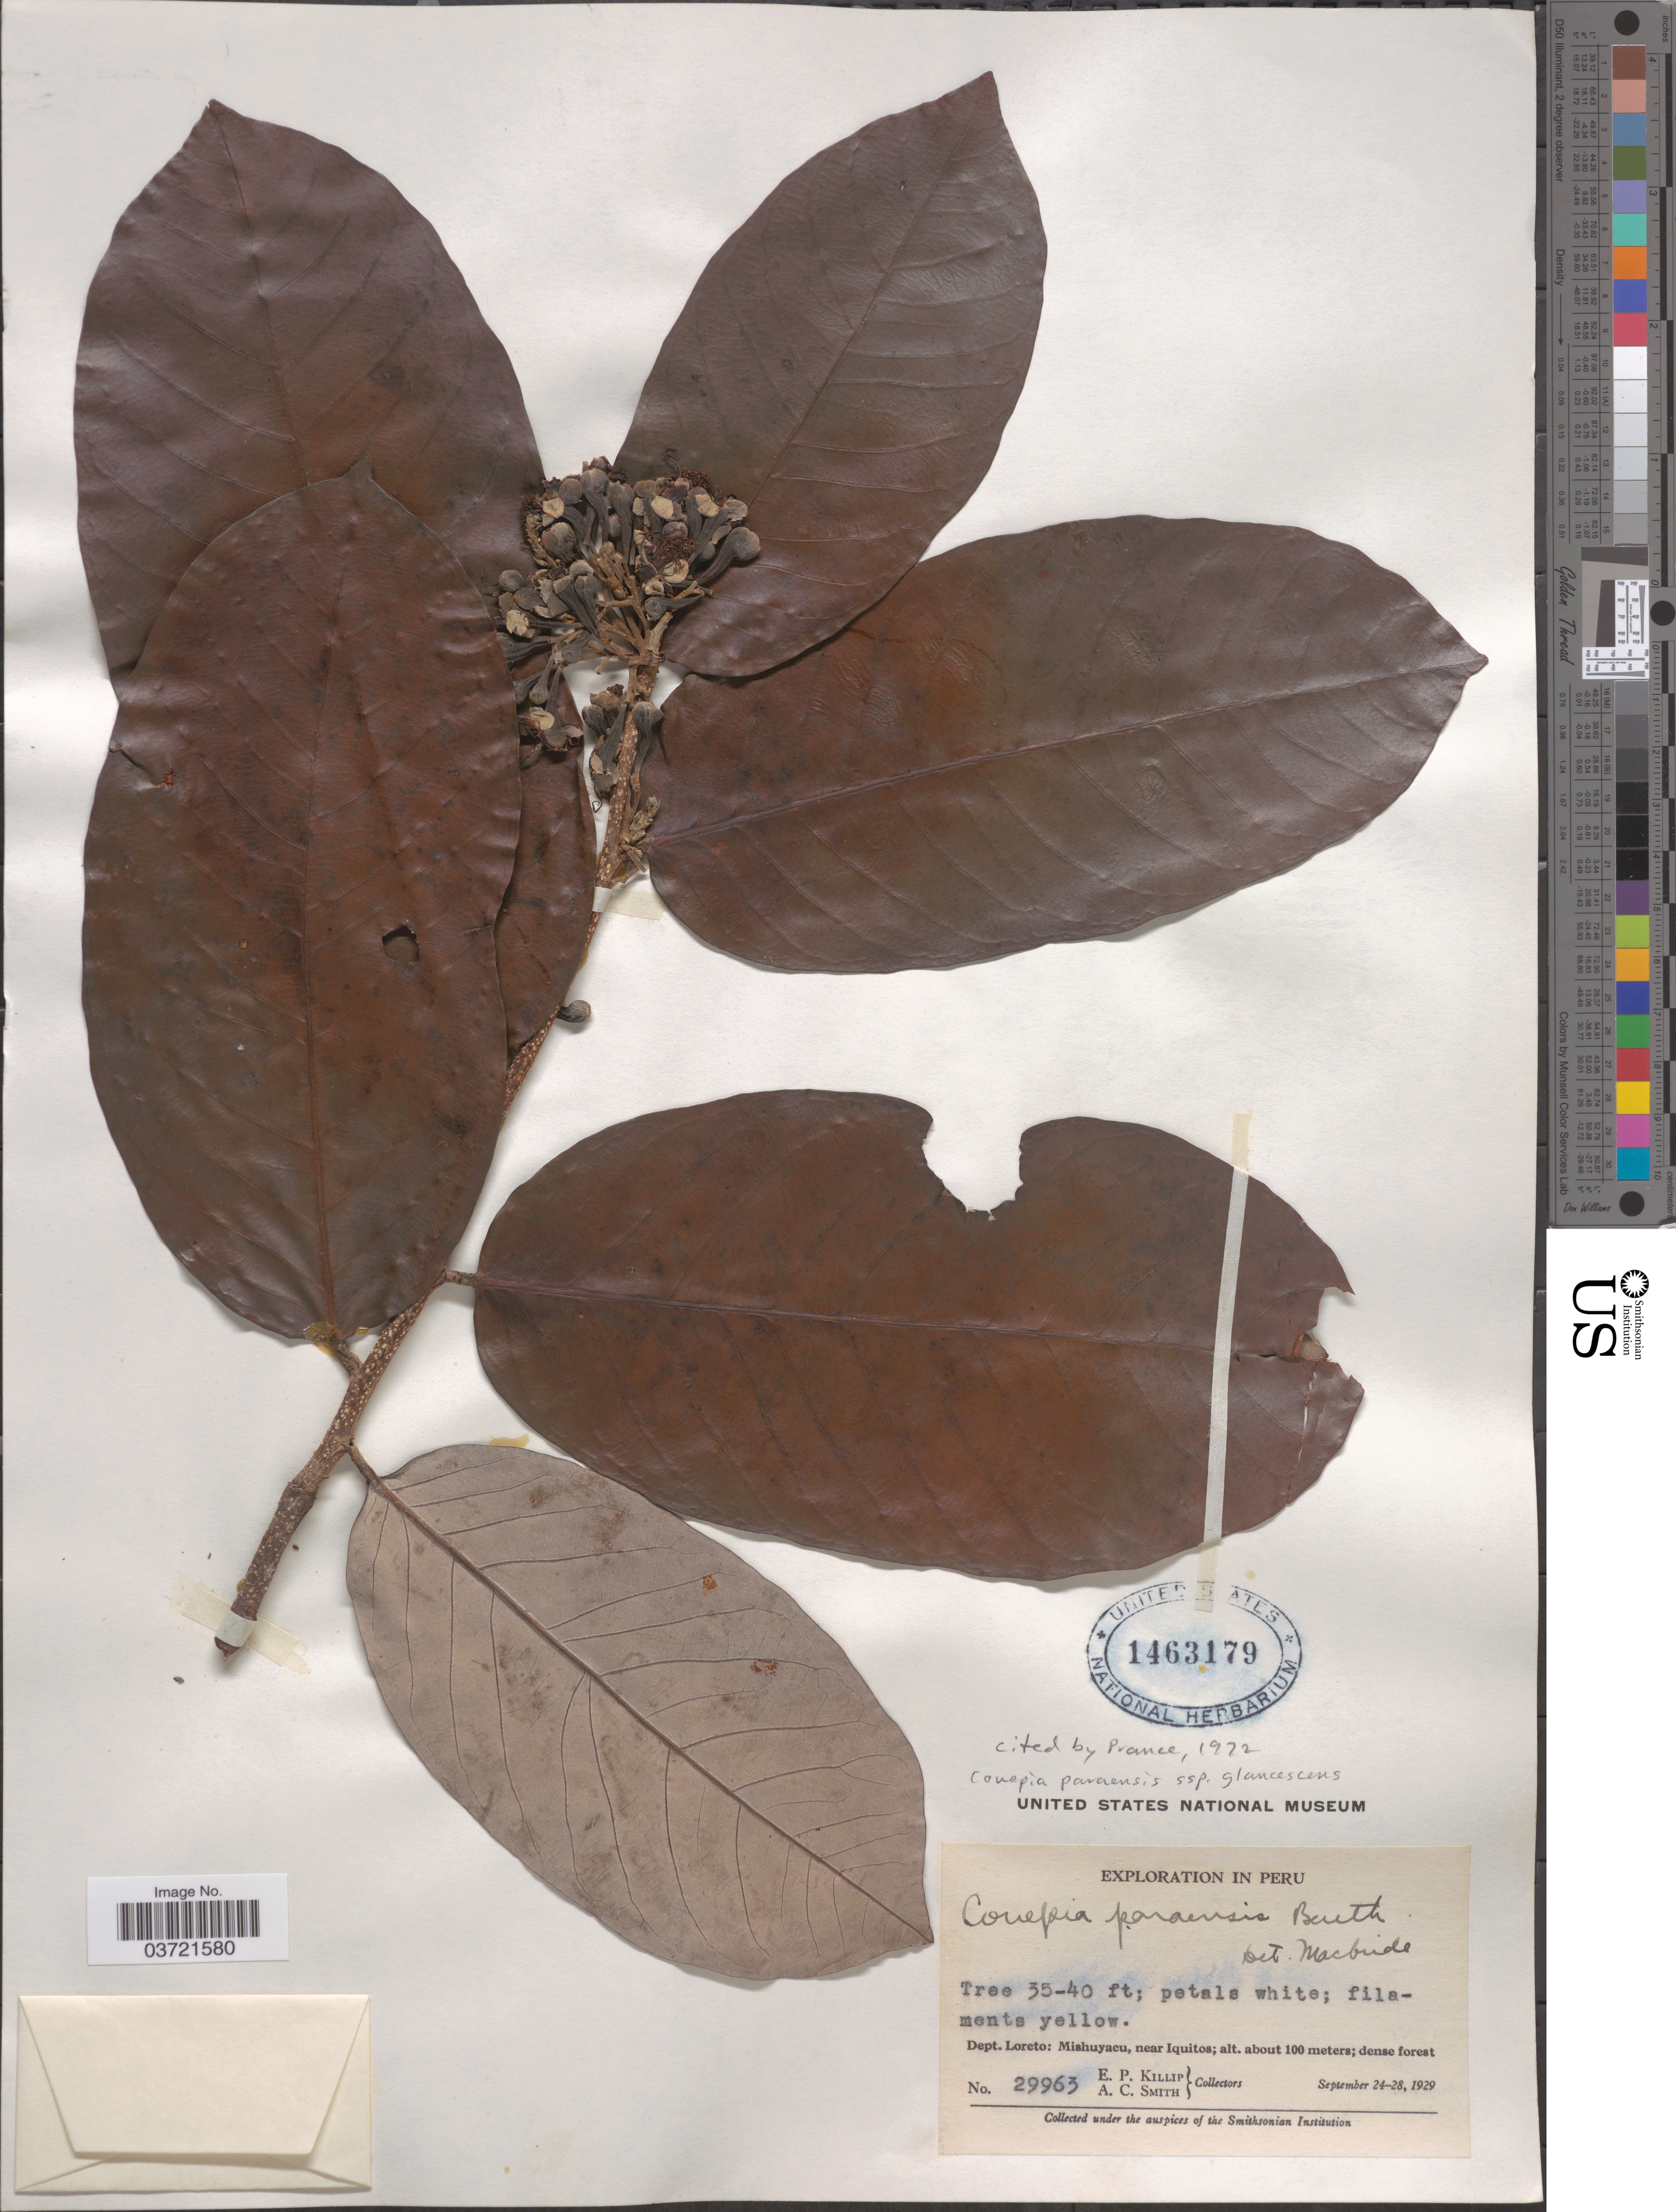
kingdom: Plantae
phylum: Tracheophyta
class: Magnoliopsida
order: Malpighiales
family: Chrysobalanaceae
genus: Couepia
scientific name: Couepia paraensis subsp. glaucescens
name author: (Spruce ex Hook. f.) Prance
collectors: E. P. Killip & A. C. Smith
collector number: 29963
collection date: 1929-09-24/1929-09-28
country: Peru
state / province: Loreto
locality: Dept. Loreto: Mishuyacu, near Iquitos.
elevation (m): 100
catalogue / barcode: US 1463179